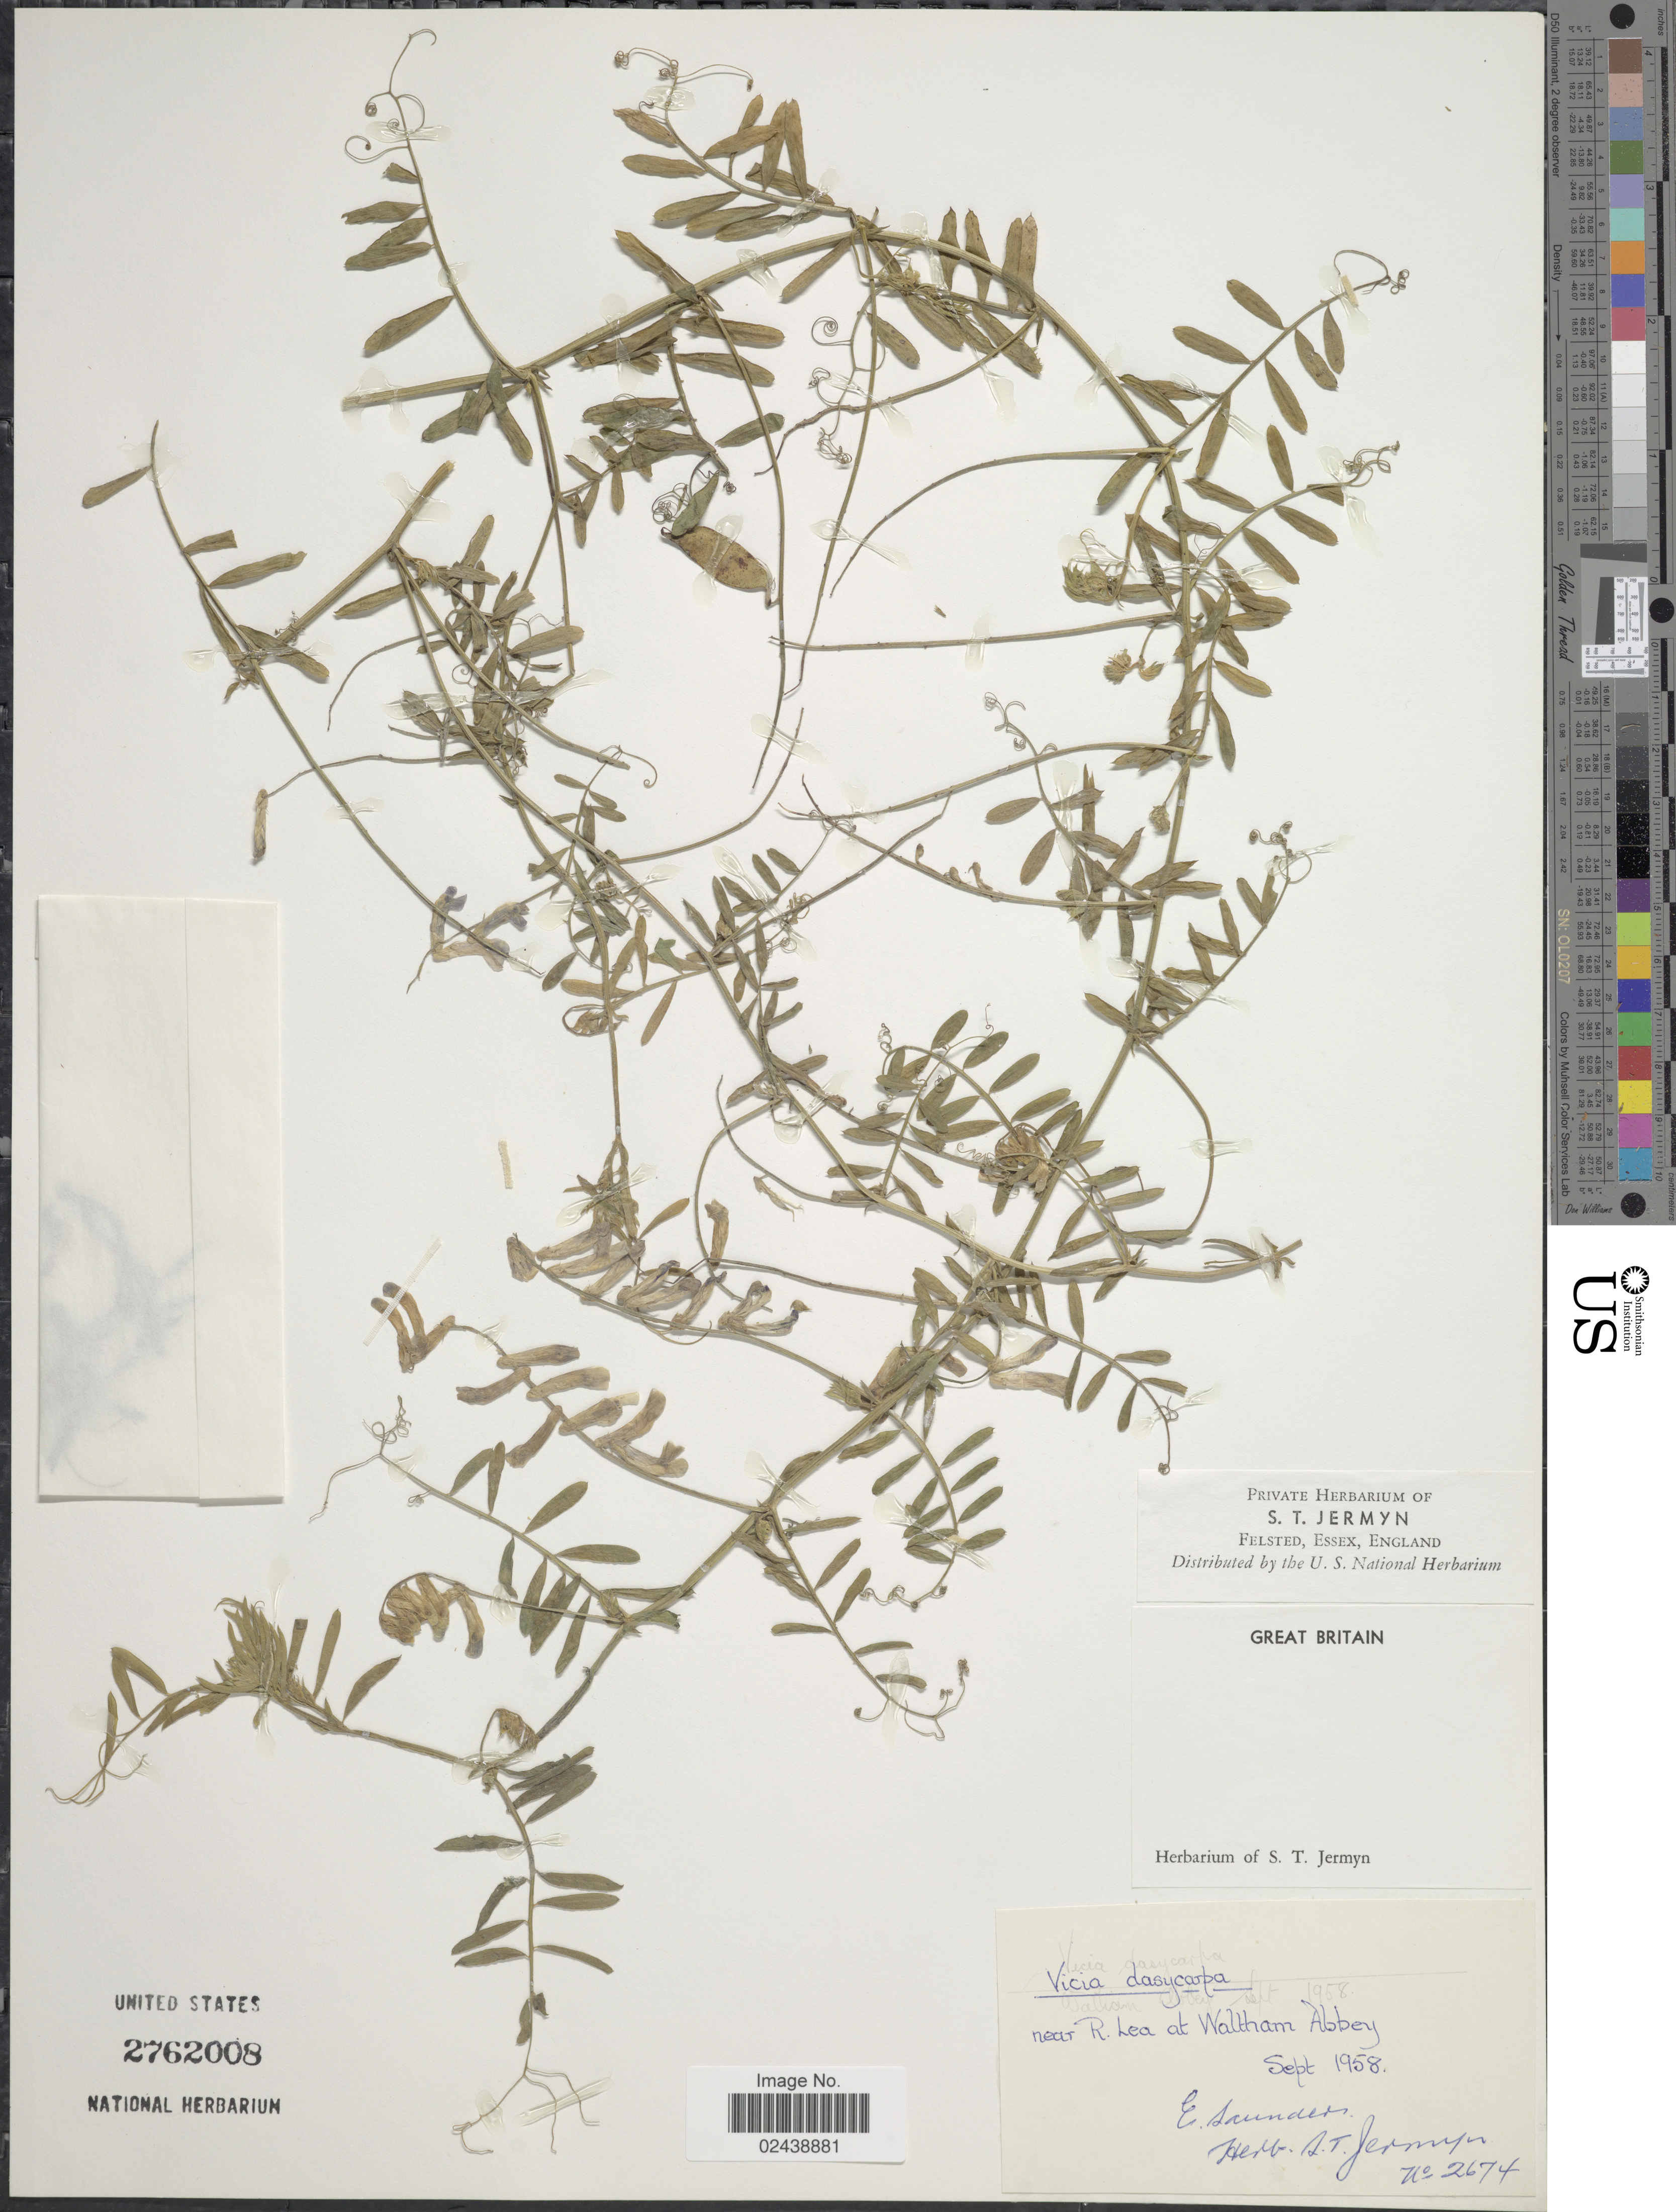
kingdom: Plantae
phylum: Tracheophyta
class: Magnoliopsida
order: Fabales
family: Fabaceae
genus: Vicia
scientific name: Vicia dasycarpa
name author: Ten.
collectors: E. Saunders & ex herb. S. T. Jermyn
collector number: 2674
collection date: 1958-09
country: United Kingdom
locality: Near R. Lea at Waltham Abbey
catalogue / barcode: US 2762008